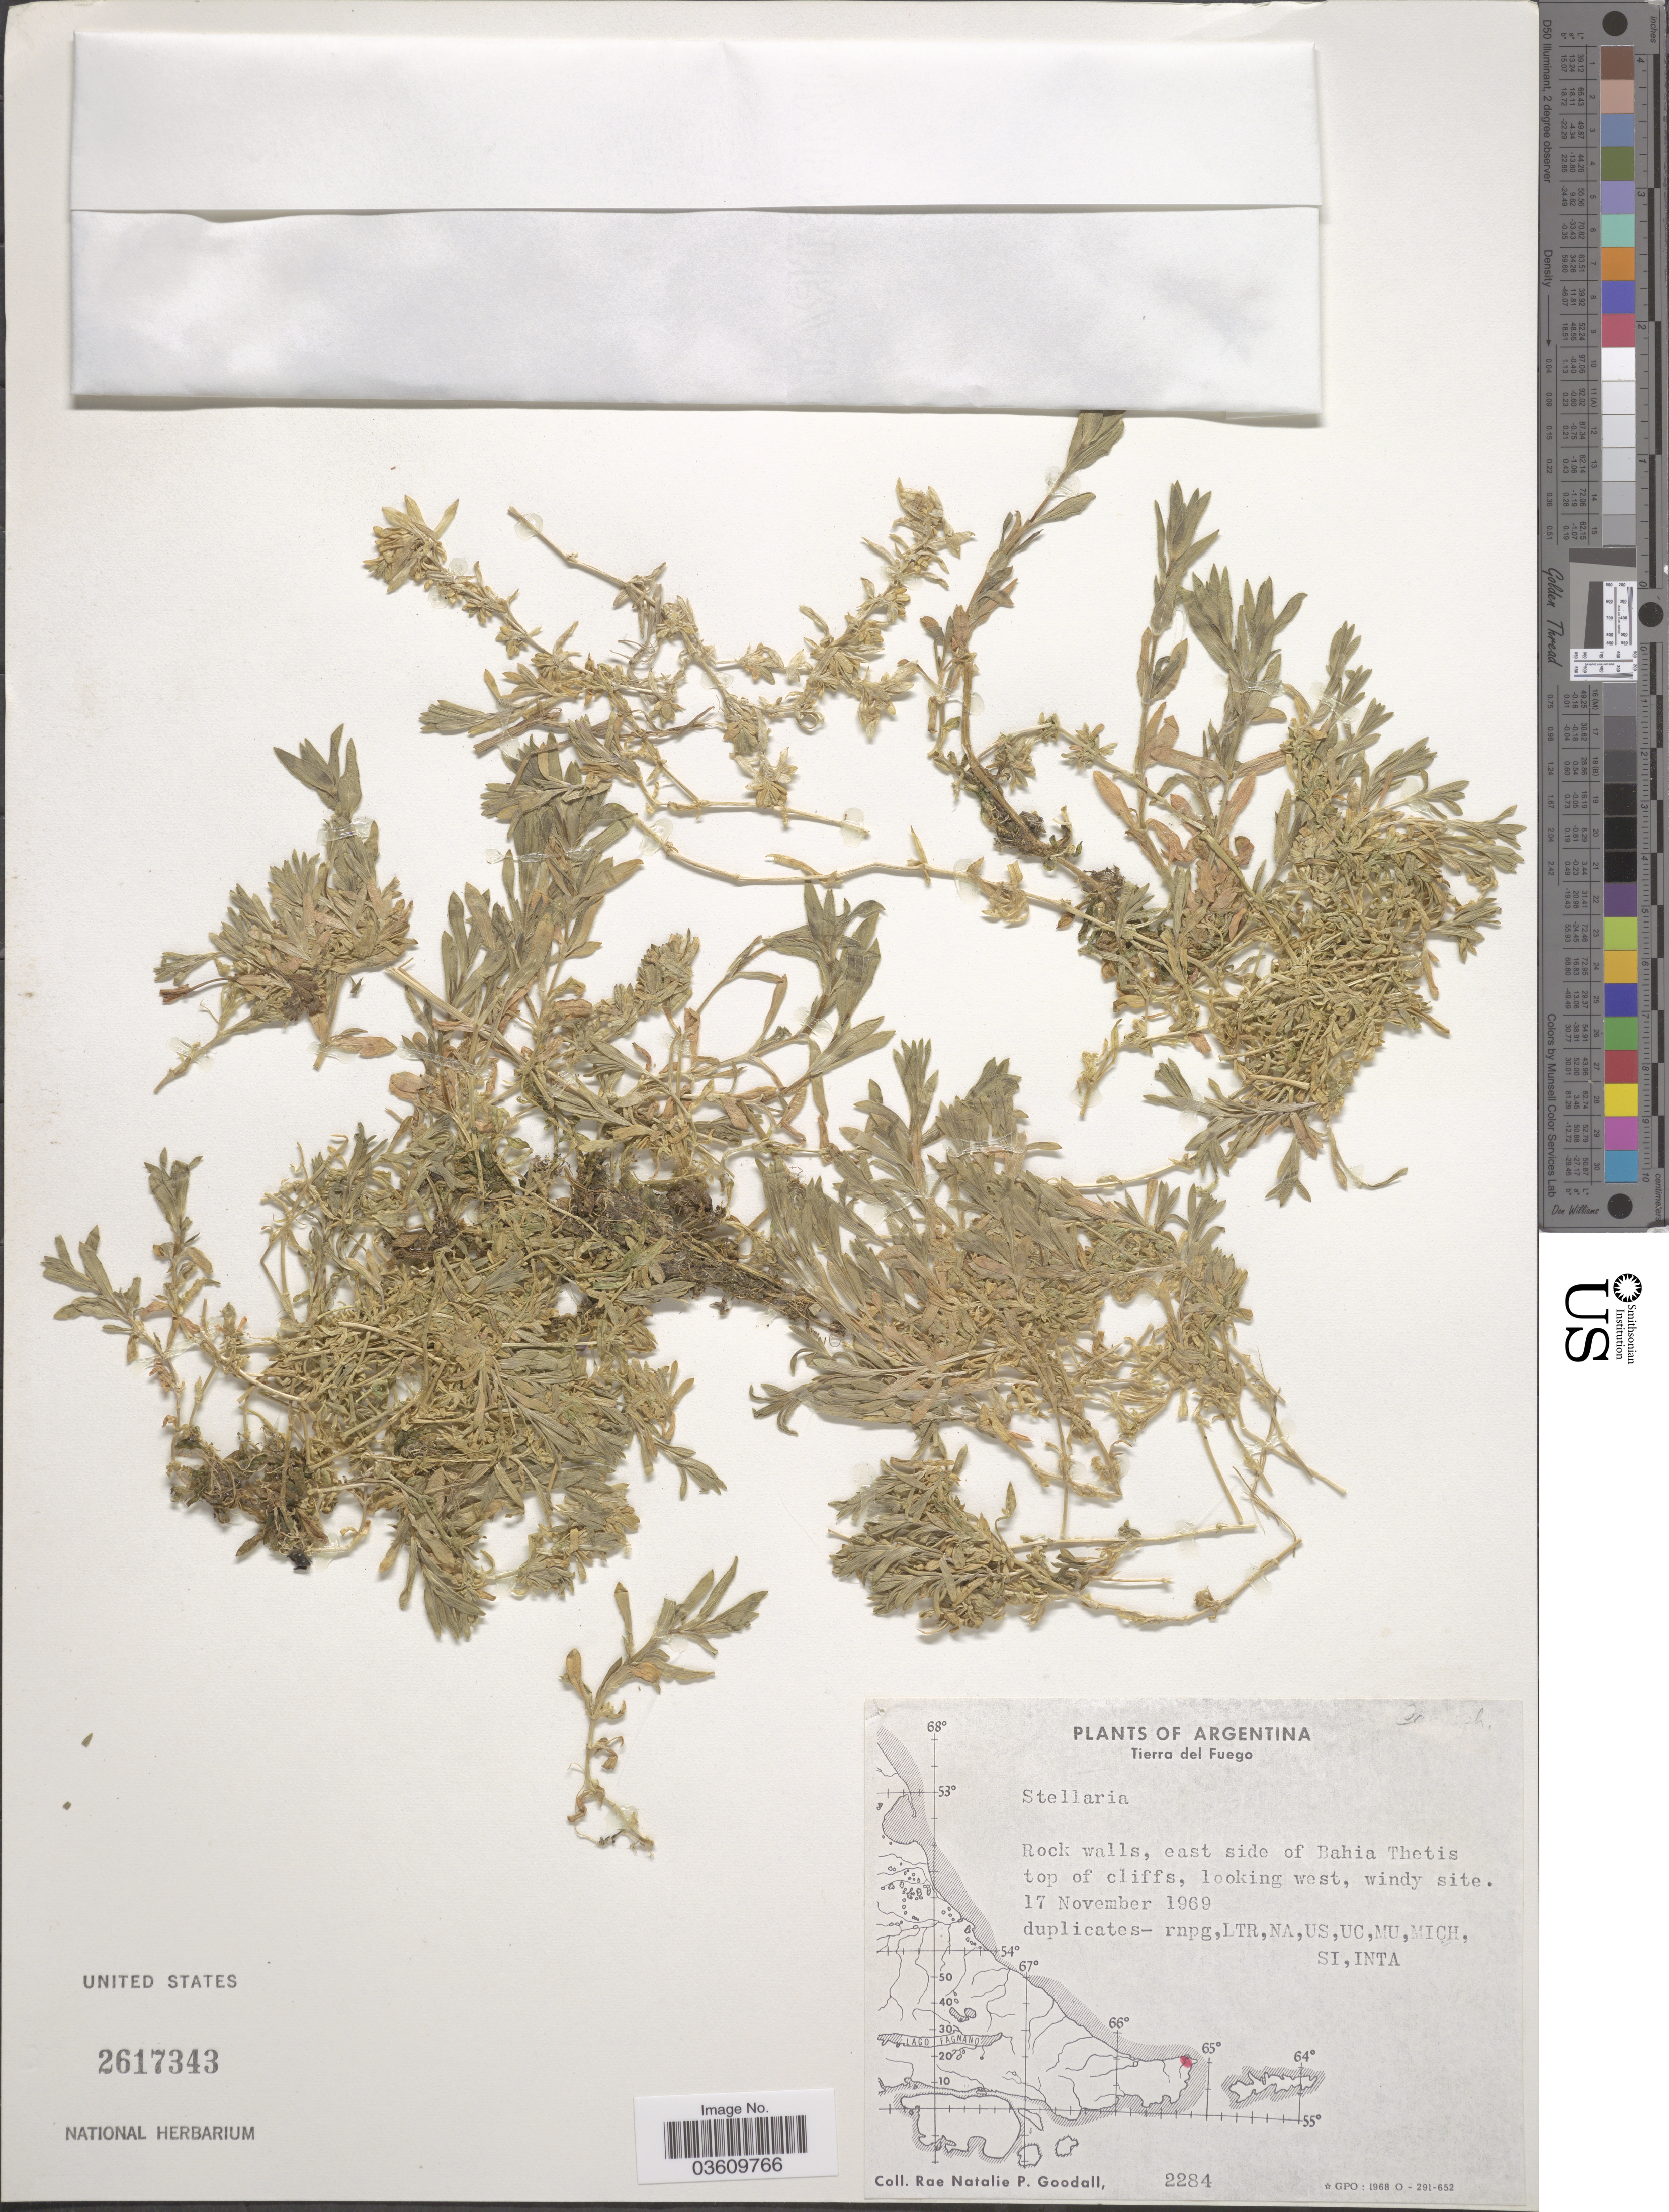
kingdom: Plantae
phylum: Tracheophyta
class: Magnoliopsida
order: Caryophyllales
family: Caryophyllaceae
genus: Stellaria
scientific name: Stellaria sp.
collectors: R. Goodall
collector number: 2284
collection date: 1969-11-17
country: Argentina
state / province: Tierra del Fuego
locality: Rock walls, east side of Bahia Thetis top of cliffs.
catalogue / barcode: US 2617343